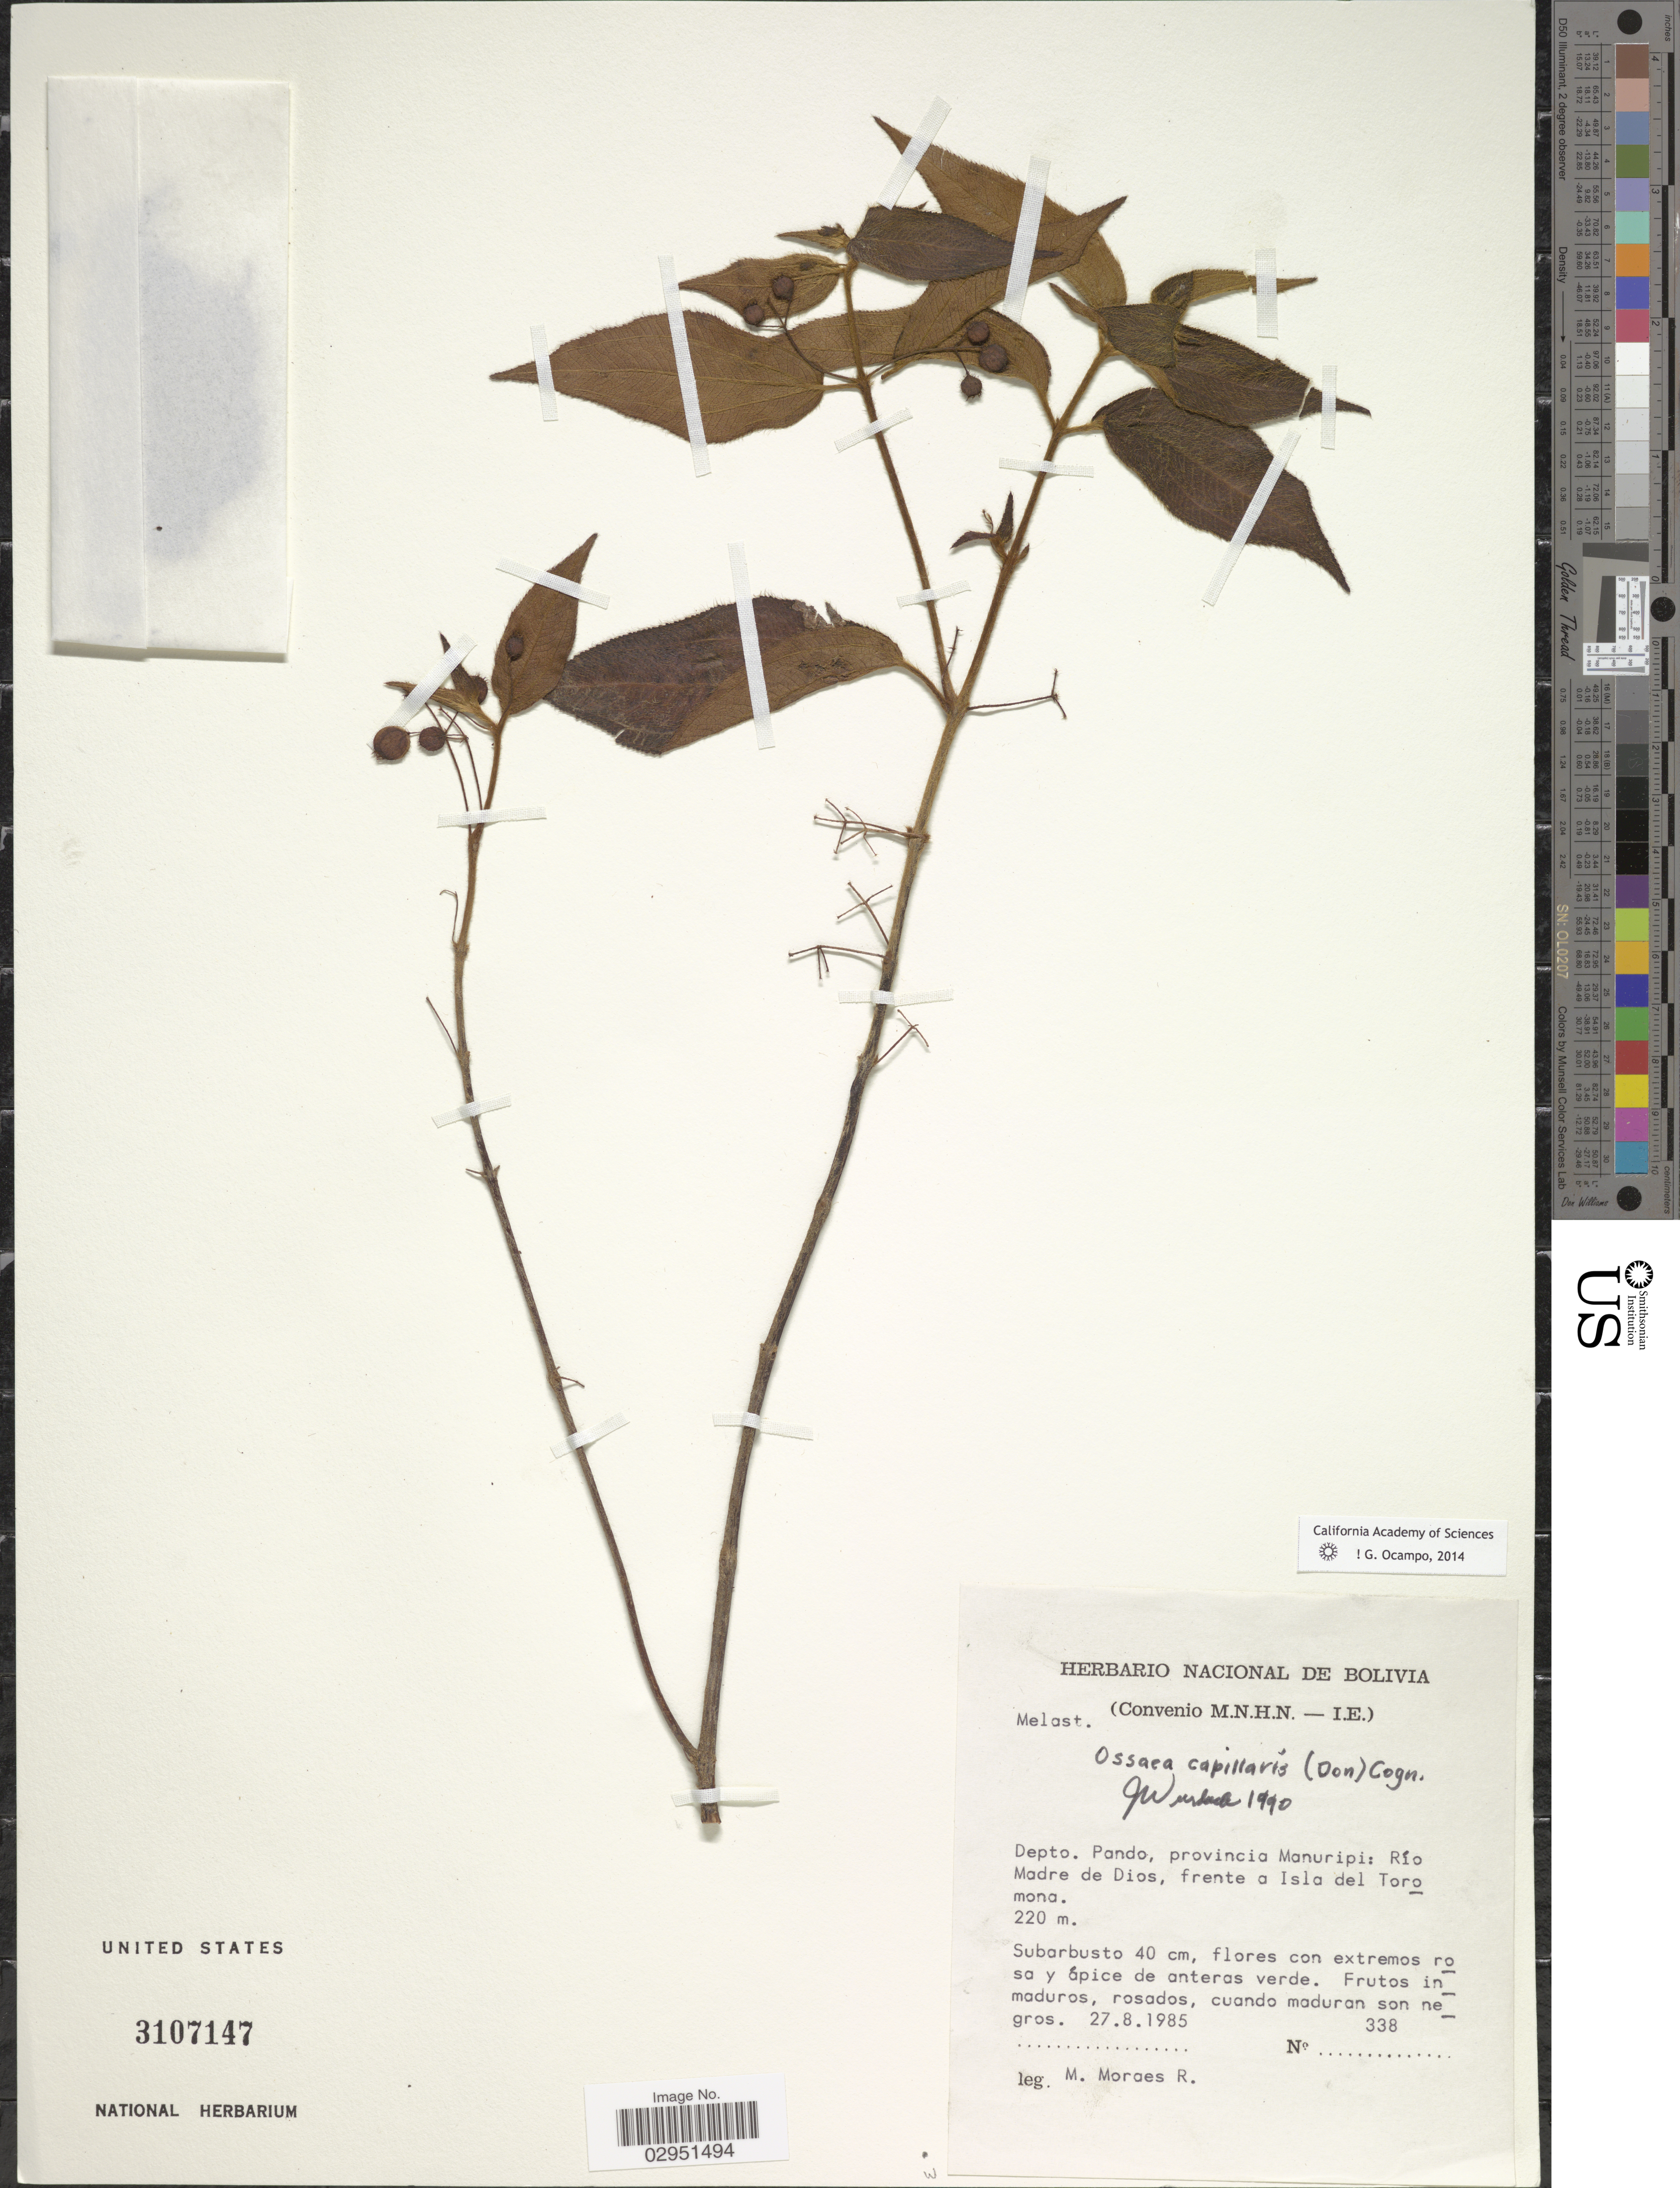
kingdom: Plantae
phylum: Tracheophyta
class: Magnoliopsida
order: Myrtales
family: Melastomataceae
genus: Ossaea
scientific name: Ossaea capillaris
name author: (D. Don) Cogn.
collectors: M. Moraes R.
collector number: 338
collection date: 1985-08-27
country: Bolivia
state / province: Pando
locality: Depto. Pando, provincia Manuripi: Río Madre de Dios, frente a Isla del Toromona.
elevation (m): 220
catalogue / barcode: US 3107147